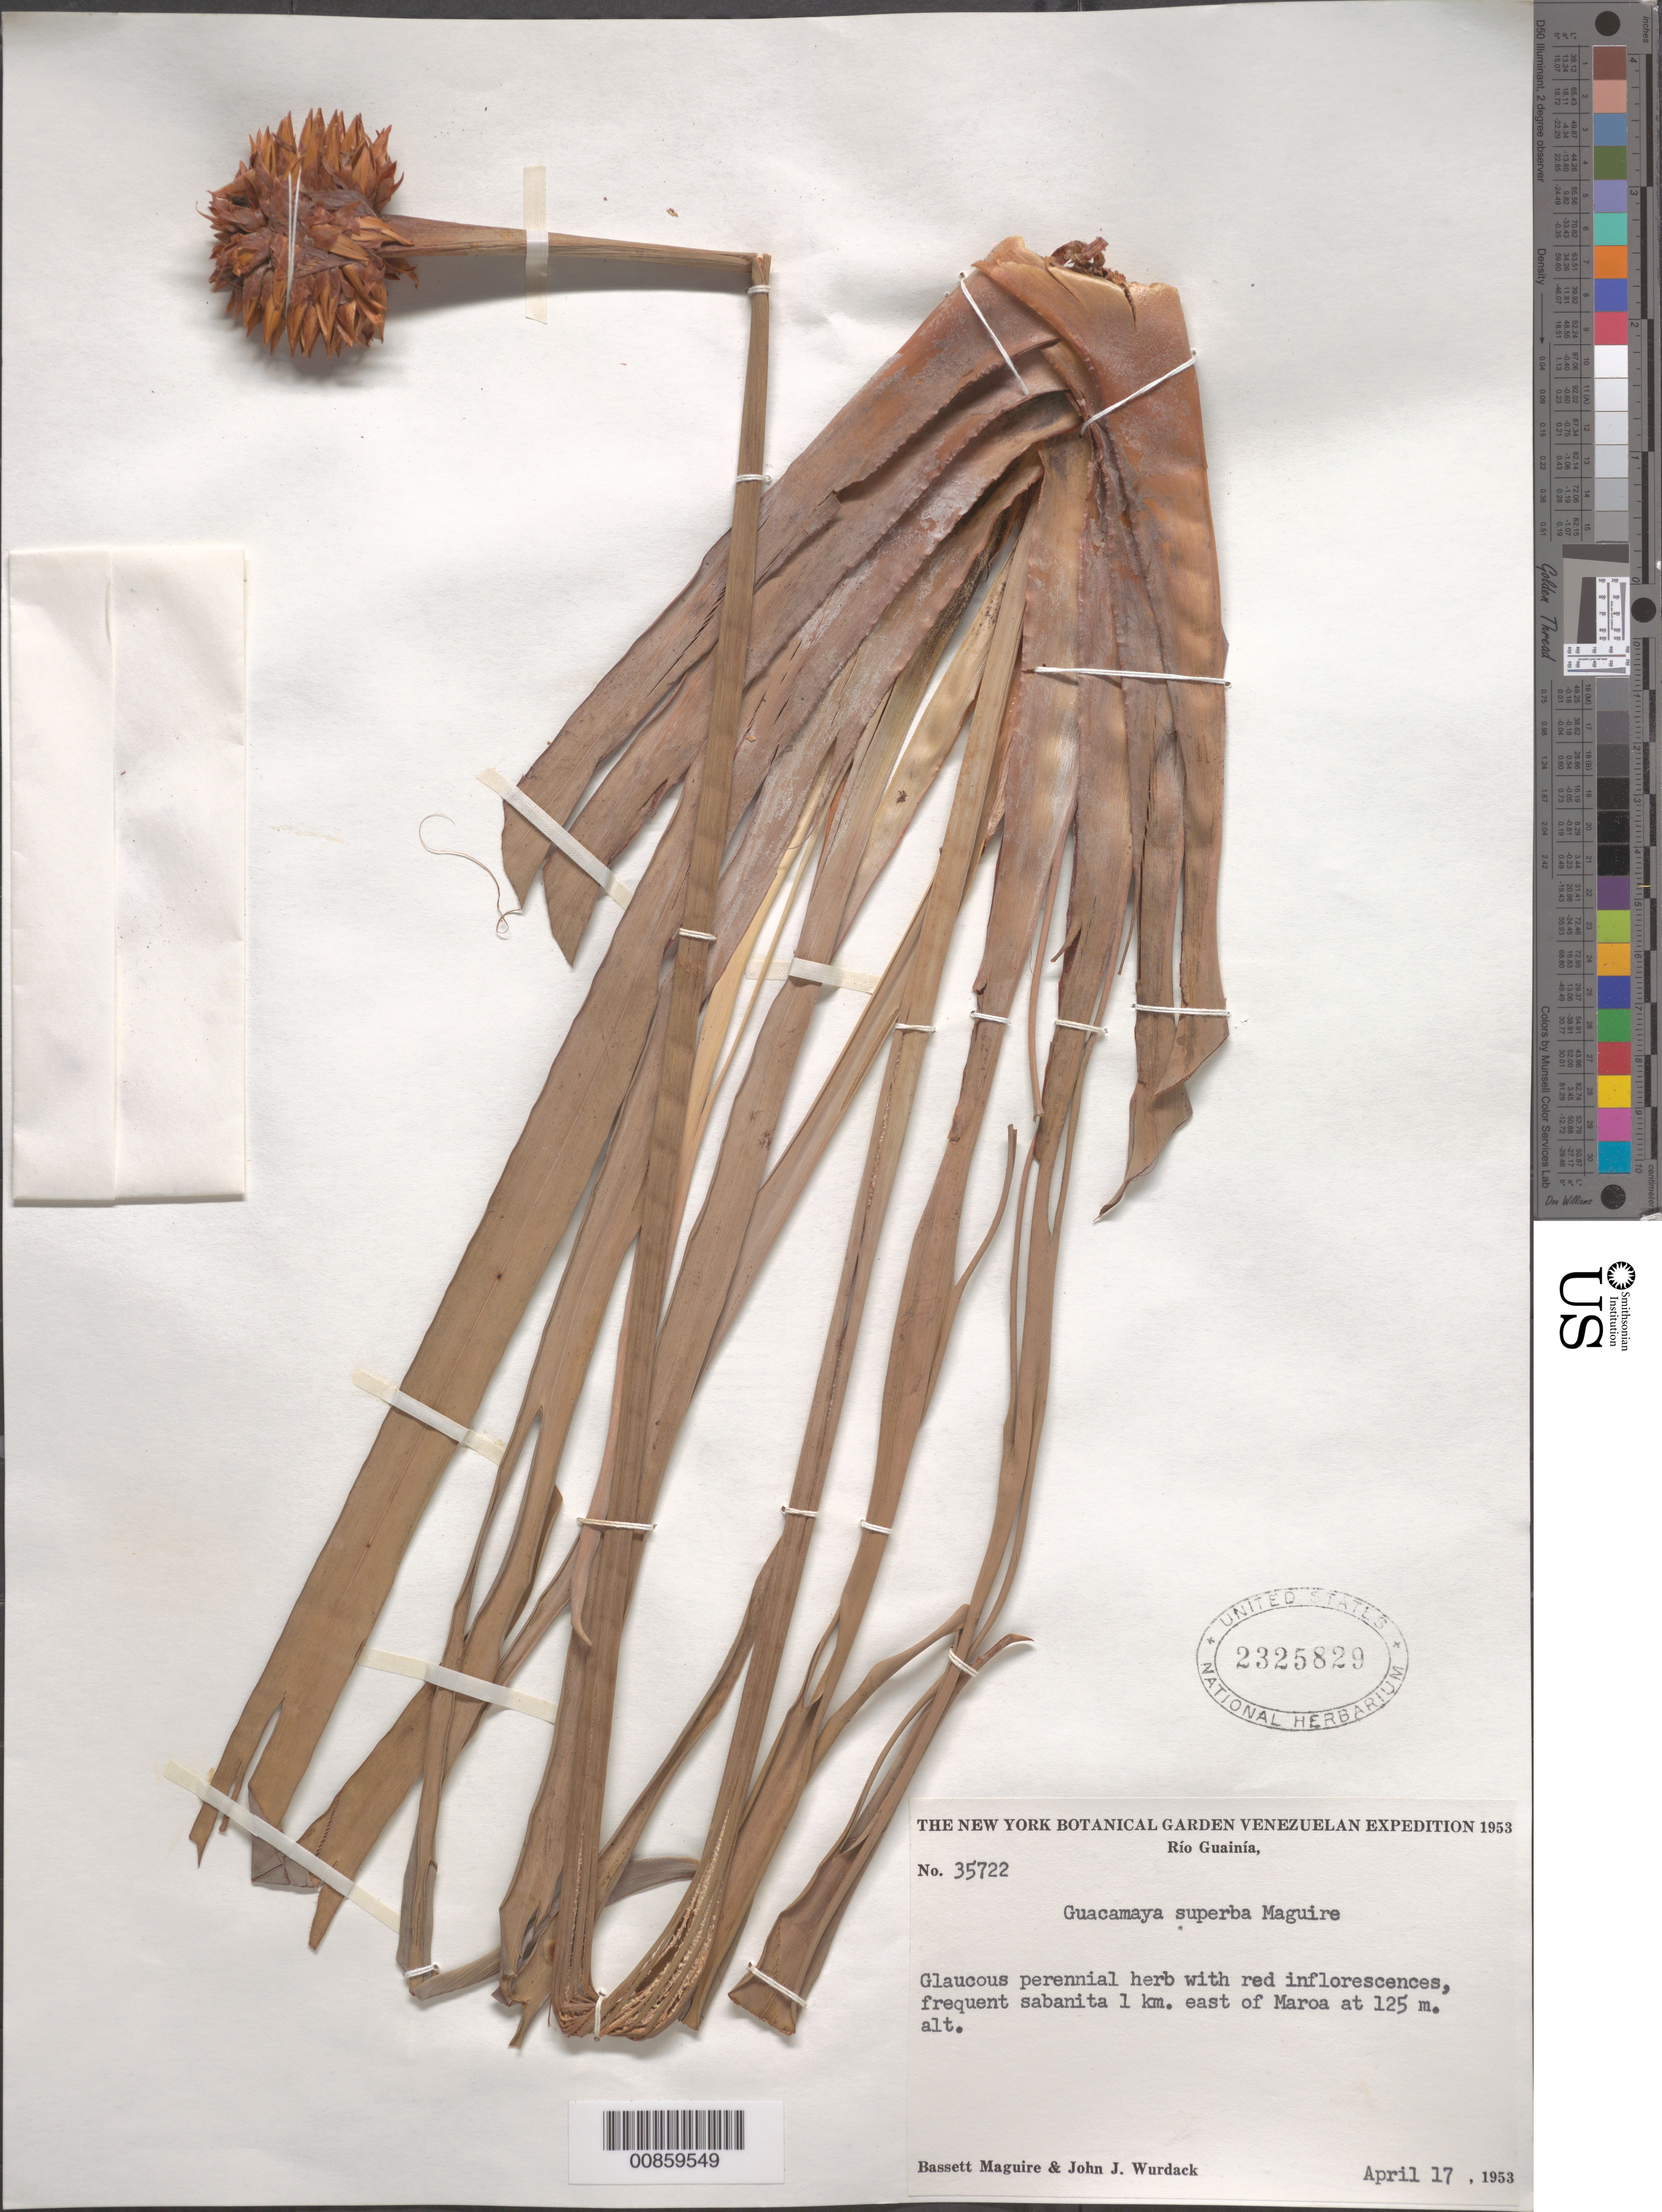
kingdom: Plantae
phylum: Tracheophyta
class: Liliopsida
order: Poales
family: Rapateaceae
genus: Guacamaya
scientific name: Guacamaya superba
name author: Maguire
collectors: B. Maguire & J. J. Wurdack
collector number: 35722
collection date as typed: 17-Apr-53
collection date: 1953-04-17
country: Venezuela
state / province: Amazonas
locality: Río Guainía, 1 km E of Maroa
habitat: Sabanita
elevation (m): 125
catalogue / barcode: US 2325829